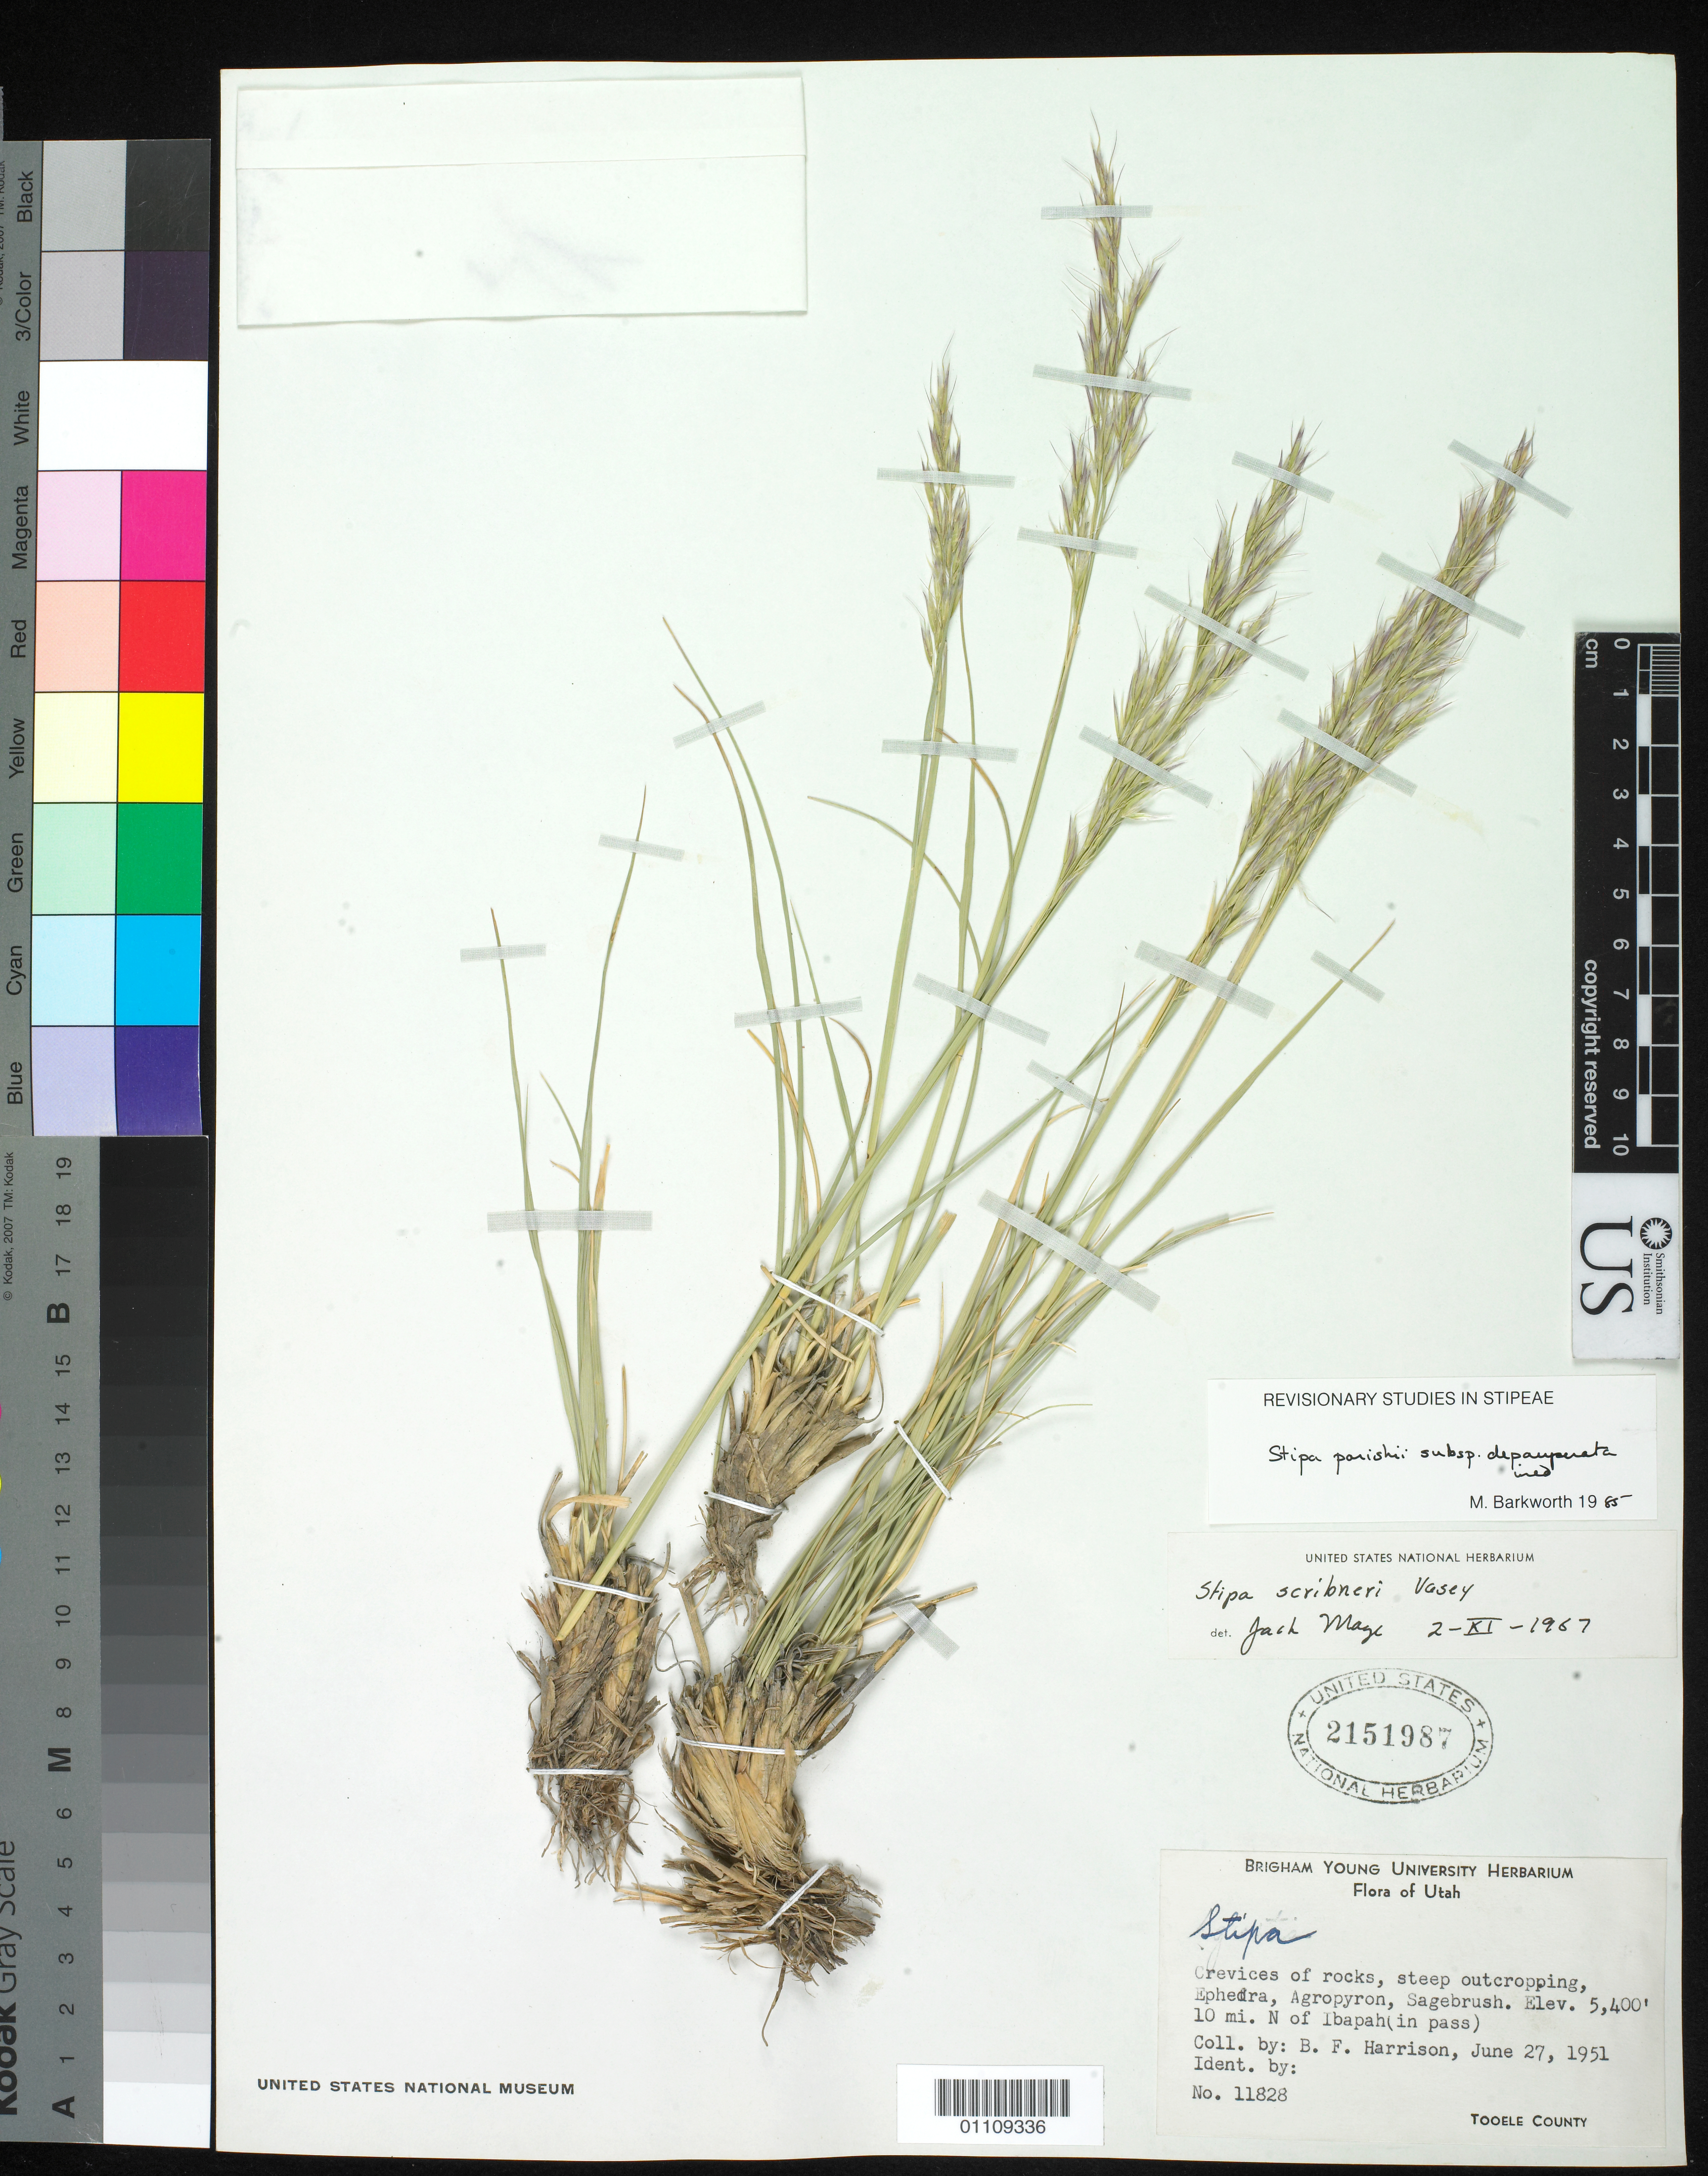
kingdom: Plantae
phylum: Tracheophyta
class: Liliopsida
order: Poales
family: Poaceae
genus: Eriocoma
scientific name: Eriocoma parishii subsp. depauperata ined.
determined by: Poaceae Reorganization Project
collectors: B. F. Harrison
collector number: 11828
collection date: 1951-06-27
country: United States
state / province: Utah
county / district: Tooele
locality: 10 m. N of Ibapah (in pass).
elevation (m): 1646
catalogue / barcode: US 2151987